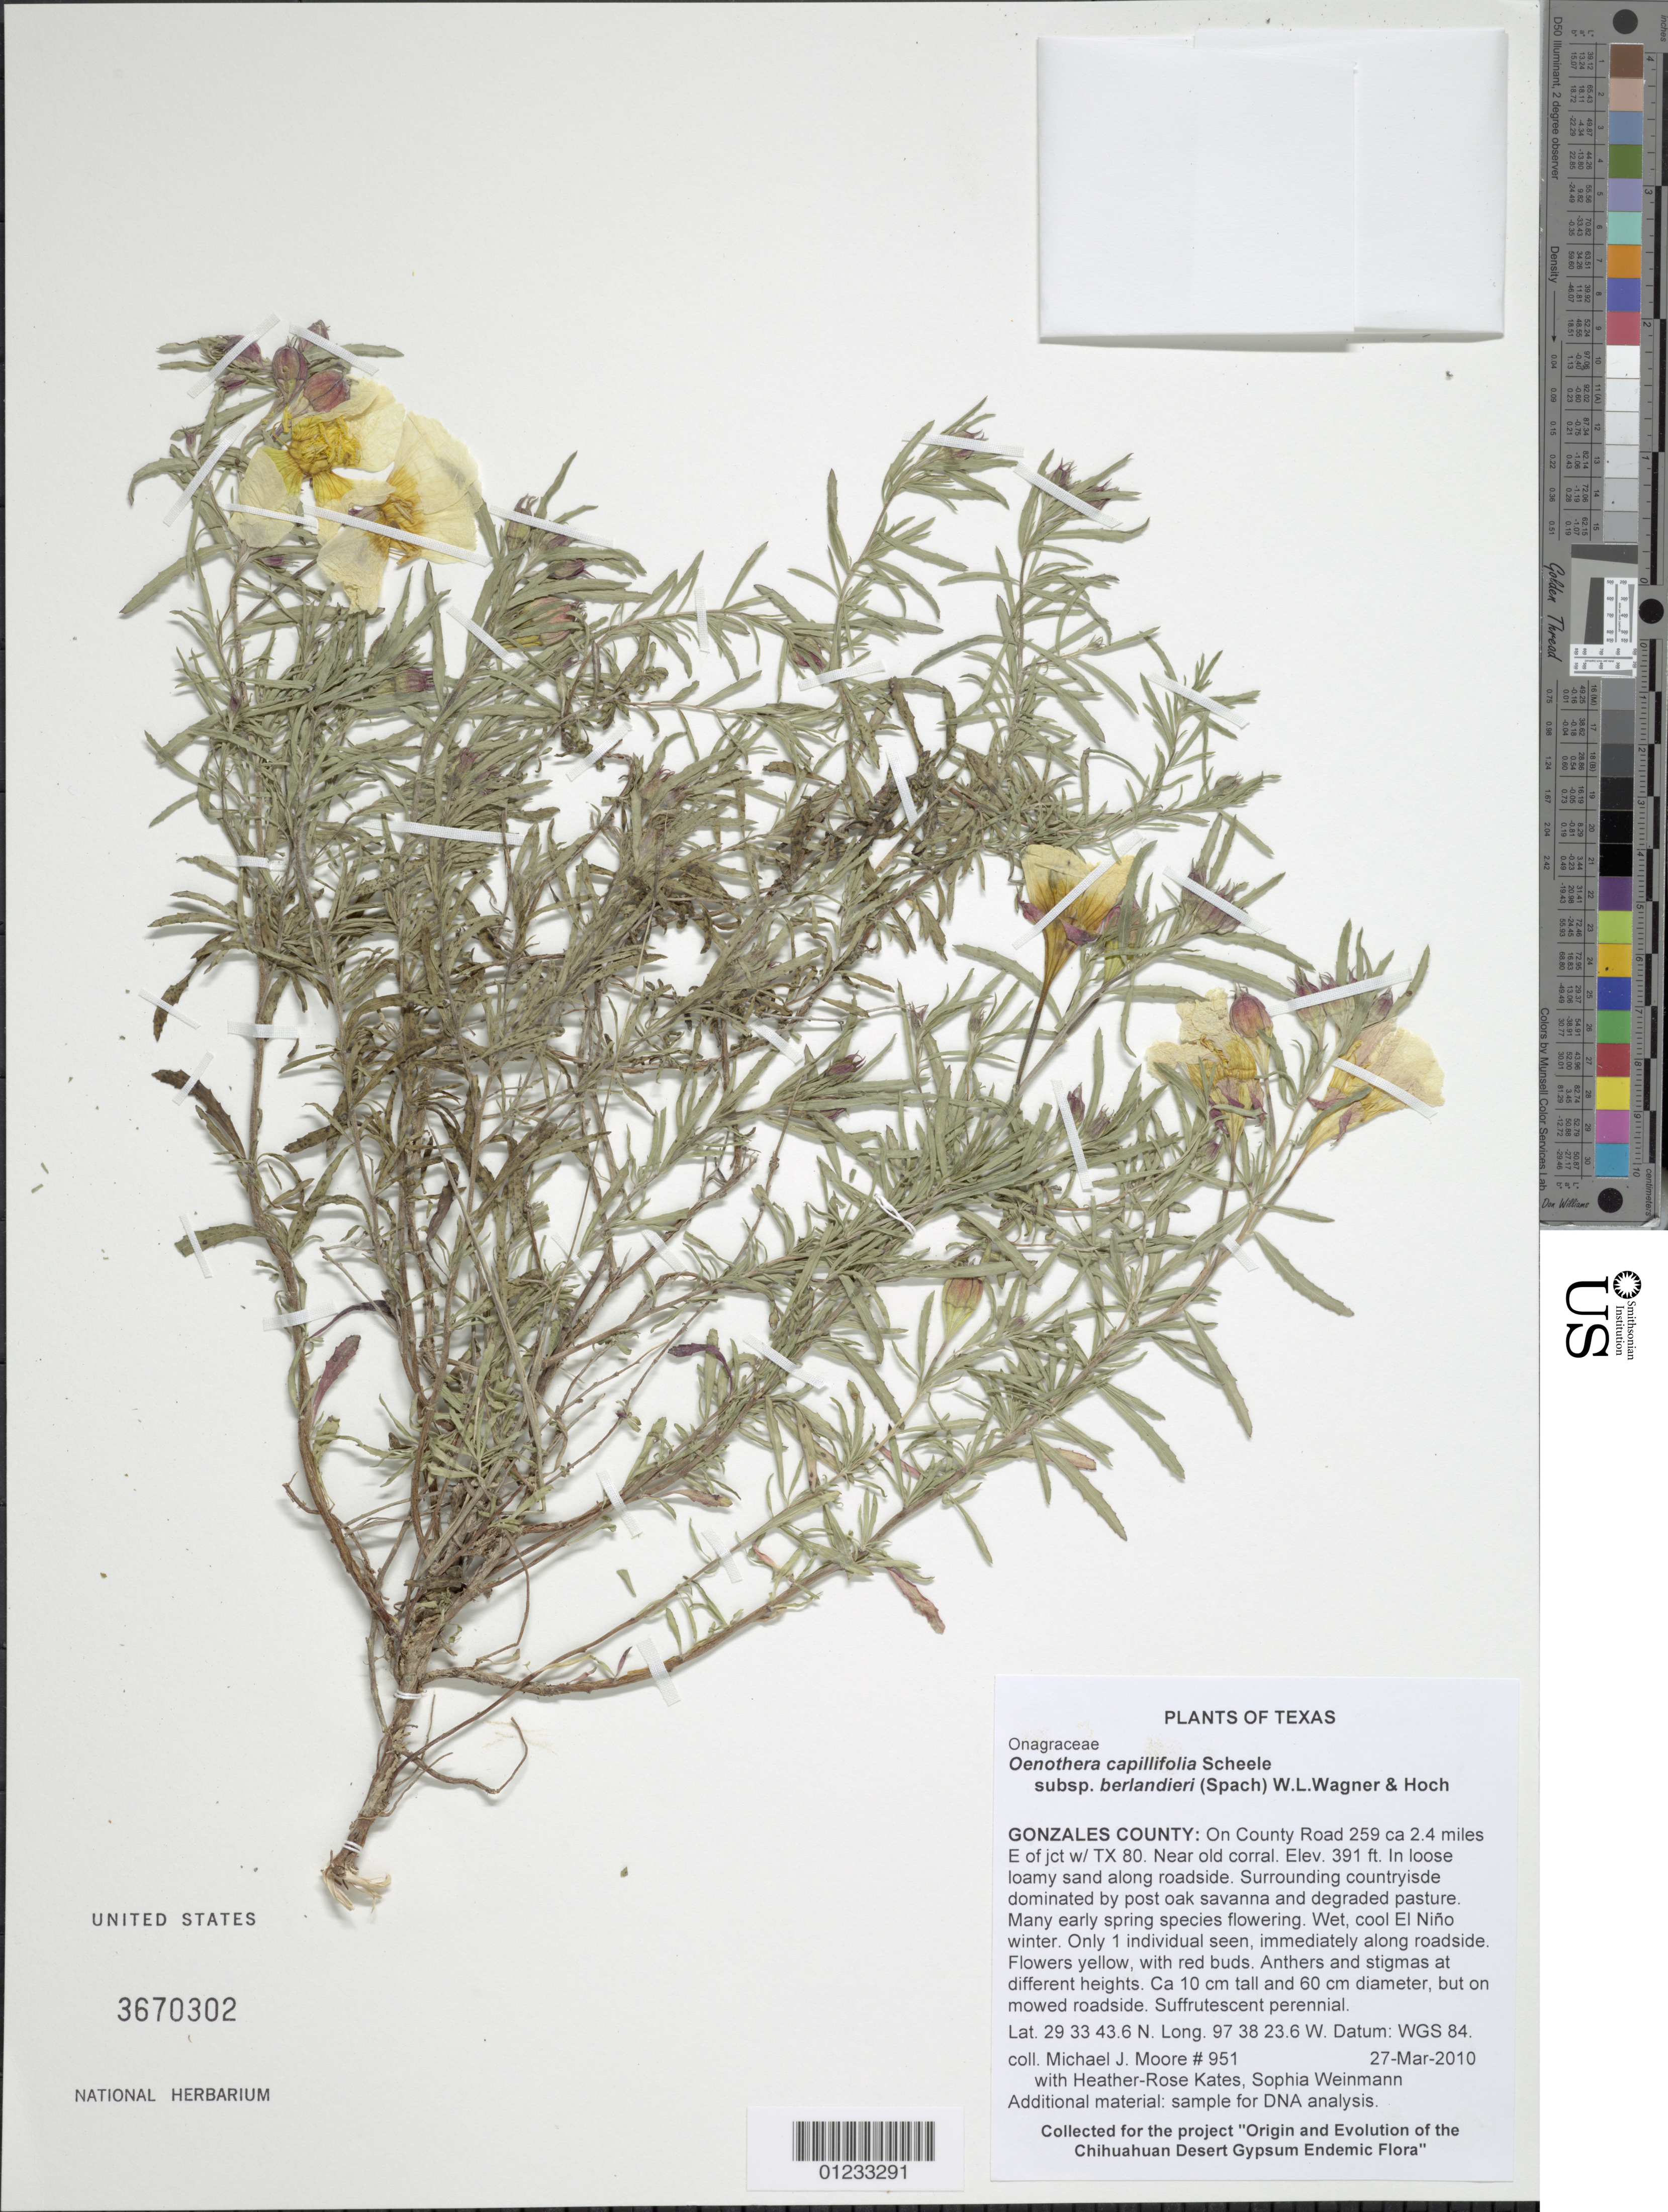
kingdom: Plantae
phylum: Tracheophyta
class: Magnoliopsida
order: Myrtales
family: Onagraceae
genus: Oenothera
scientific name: Oenothera capillifolia subsp. berlandieri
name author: (Spach) W.L. Wagner & Hoch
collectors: M. J. Moore, H.-R. Kates & S. Weinmann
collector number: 951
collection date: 2006-03-26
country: United States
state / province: Texas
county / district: Gonzales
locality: On County Road 259 ca 2.4 miles E of jct w/ TX 80. Near old corral.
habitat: In loose loamy sand along roadside. Surrounding countryisde dominated by post oak savanna and degraded pasture. Many early spring species flowering. Wet, cool El Niño winter.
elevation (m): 119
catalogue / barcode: US 3670302